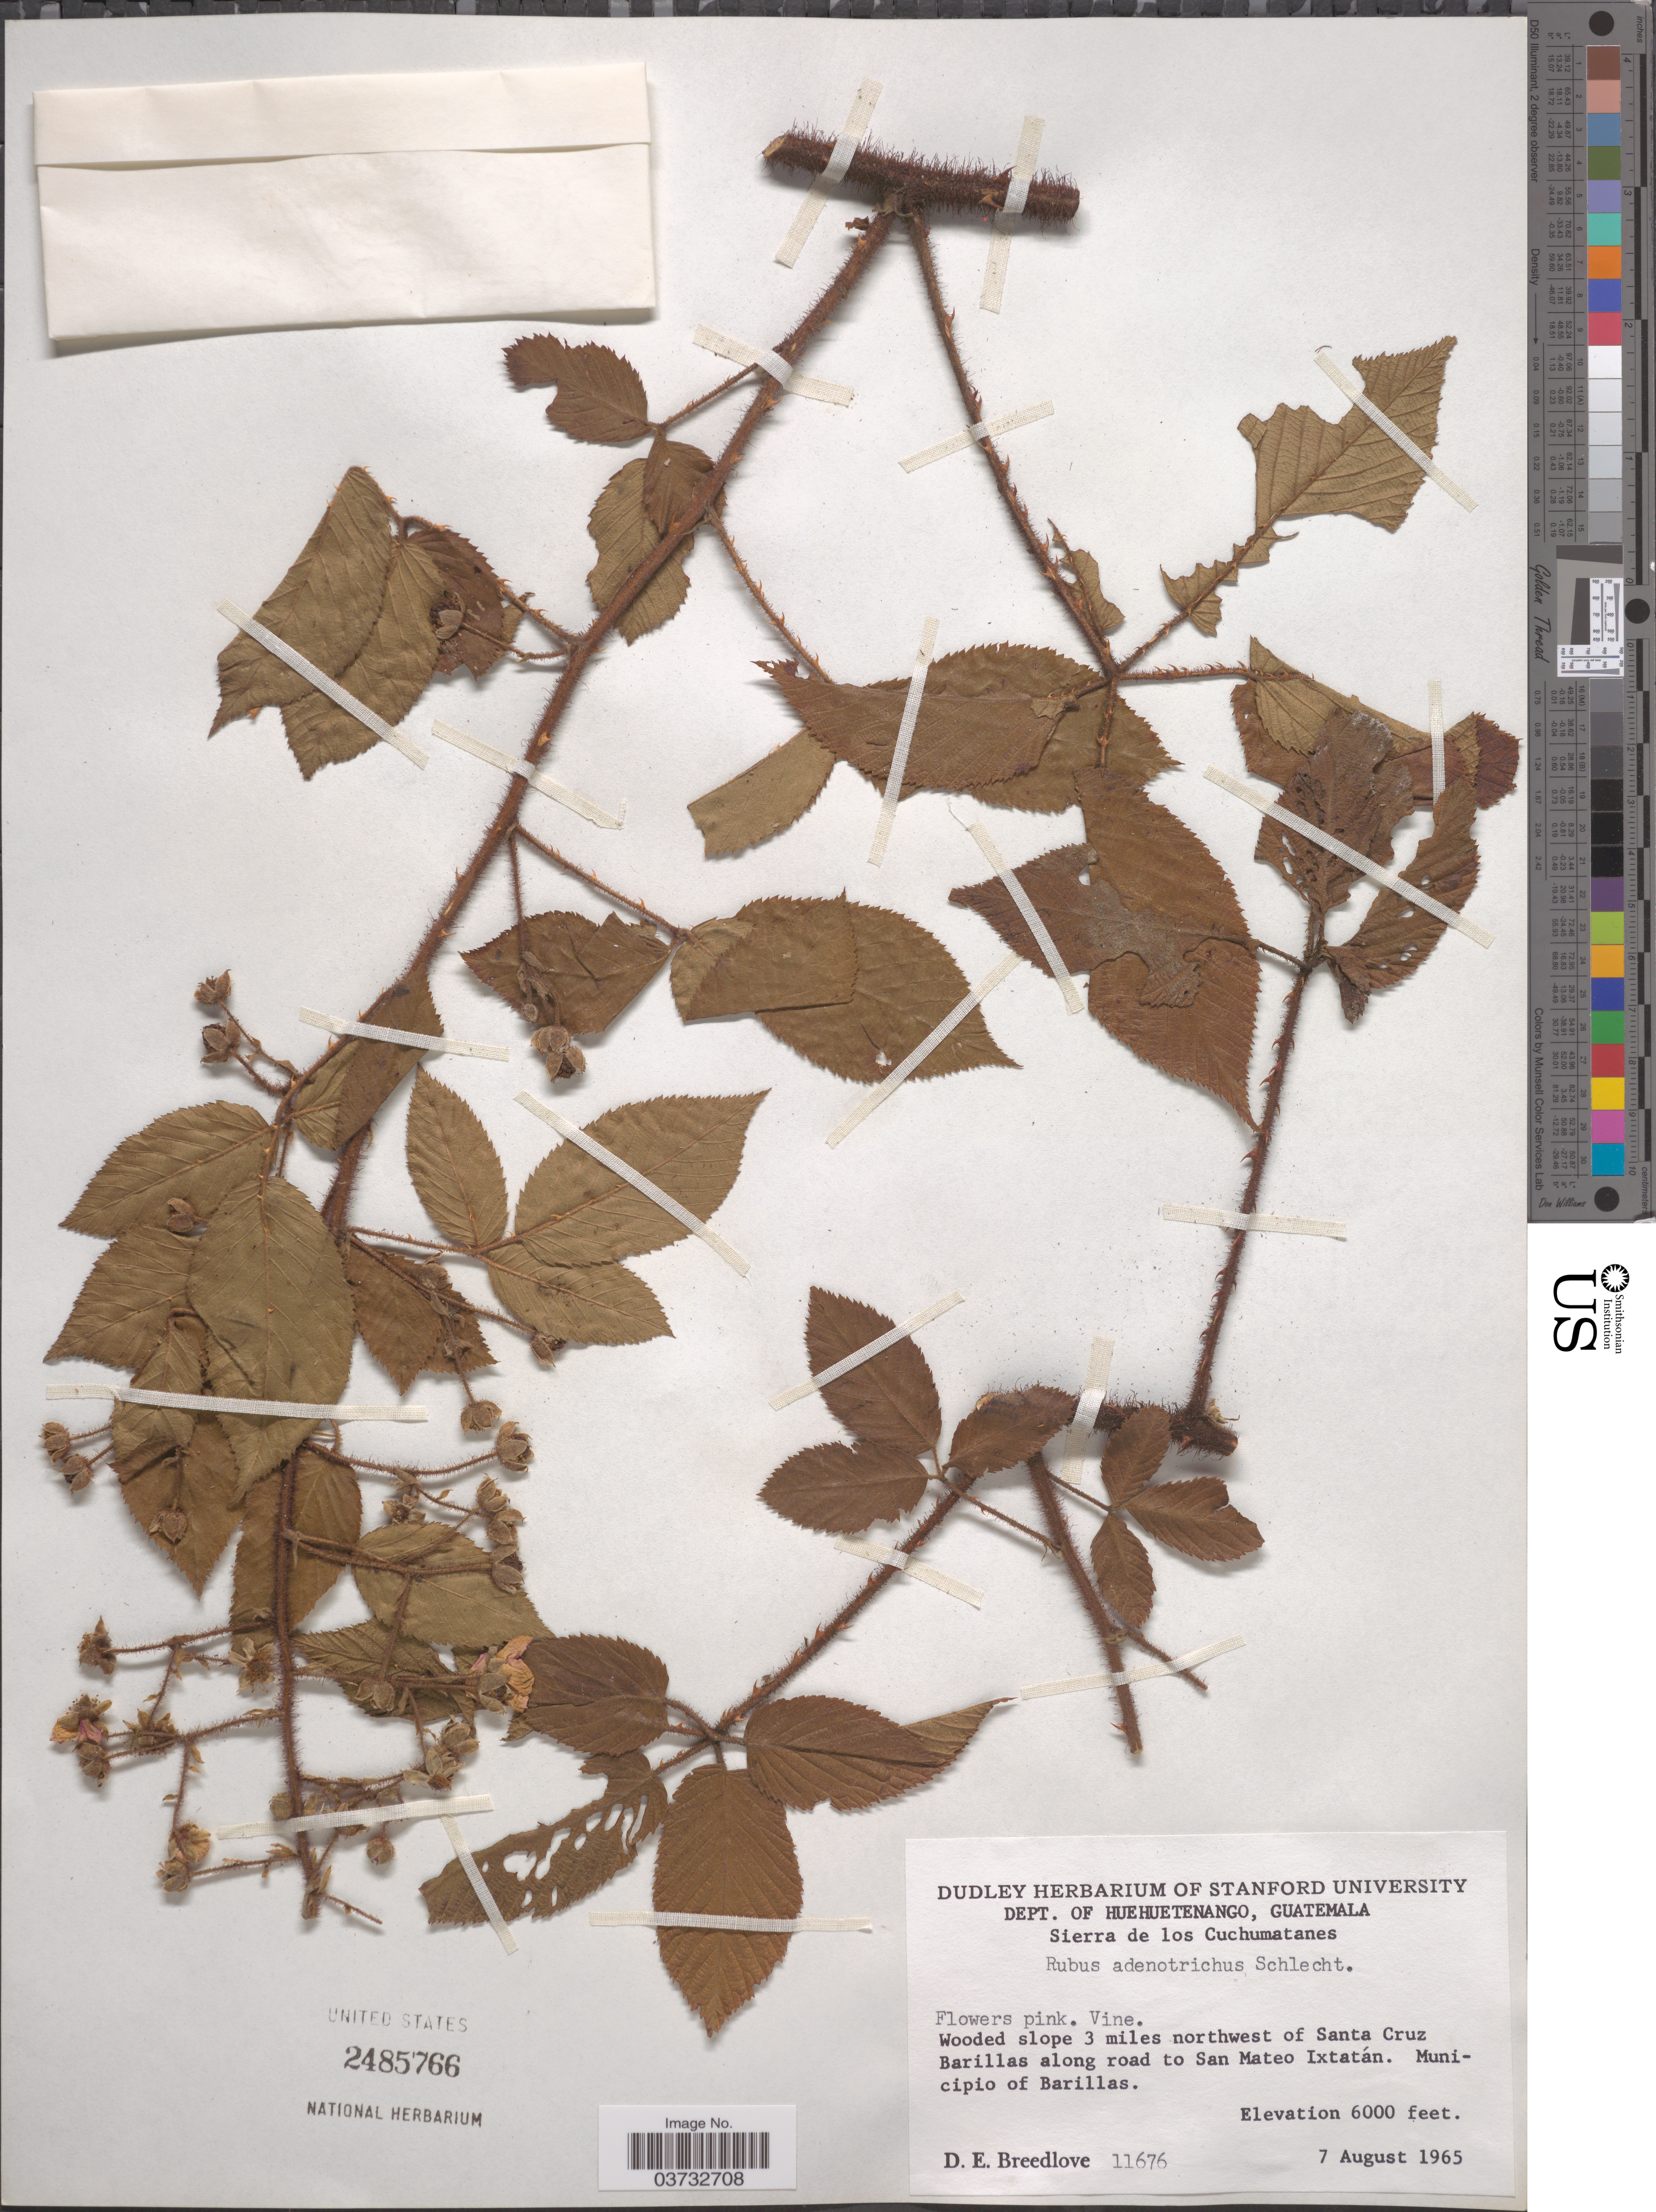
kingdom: Plantae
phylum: Tracheophyta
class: Magnoliopsida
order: Rosales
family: Rosaceae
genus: Rubus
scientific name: Rubus adenotrichos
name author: Schltdl.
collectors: D. E. Breedlove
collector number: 11676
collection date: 1965-08-07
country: Guatemala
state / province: Huehuetenango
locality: Dept. of Huehuetenango. Sierra de los Cuchumatanes. Wooded slope 3 miles northwest of Santa Cruz Barillas along road to San Mateo Ixtatán. Municipio of Barillas.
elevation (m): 1829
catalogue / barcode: US 2485766